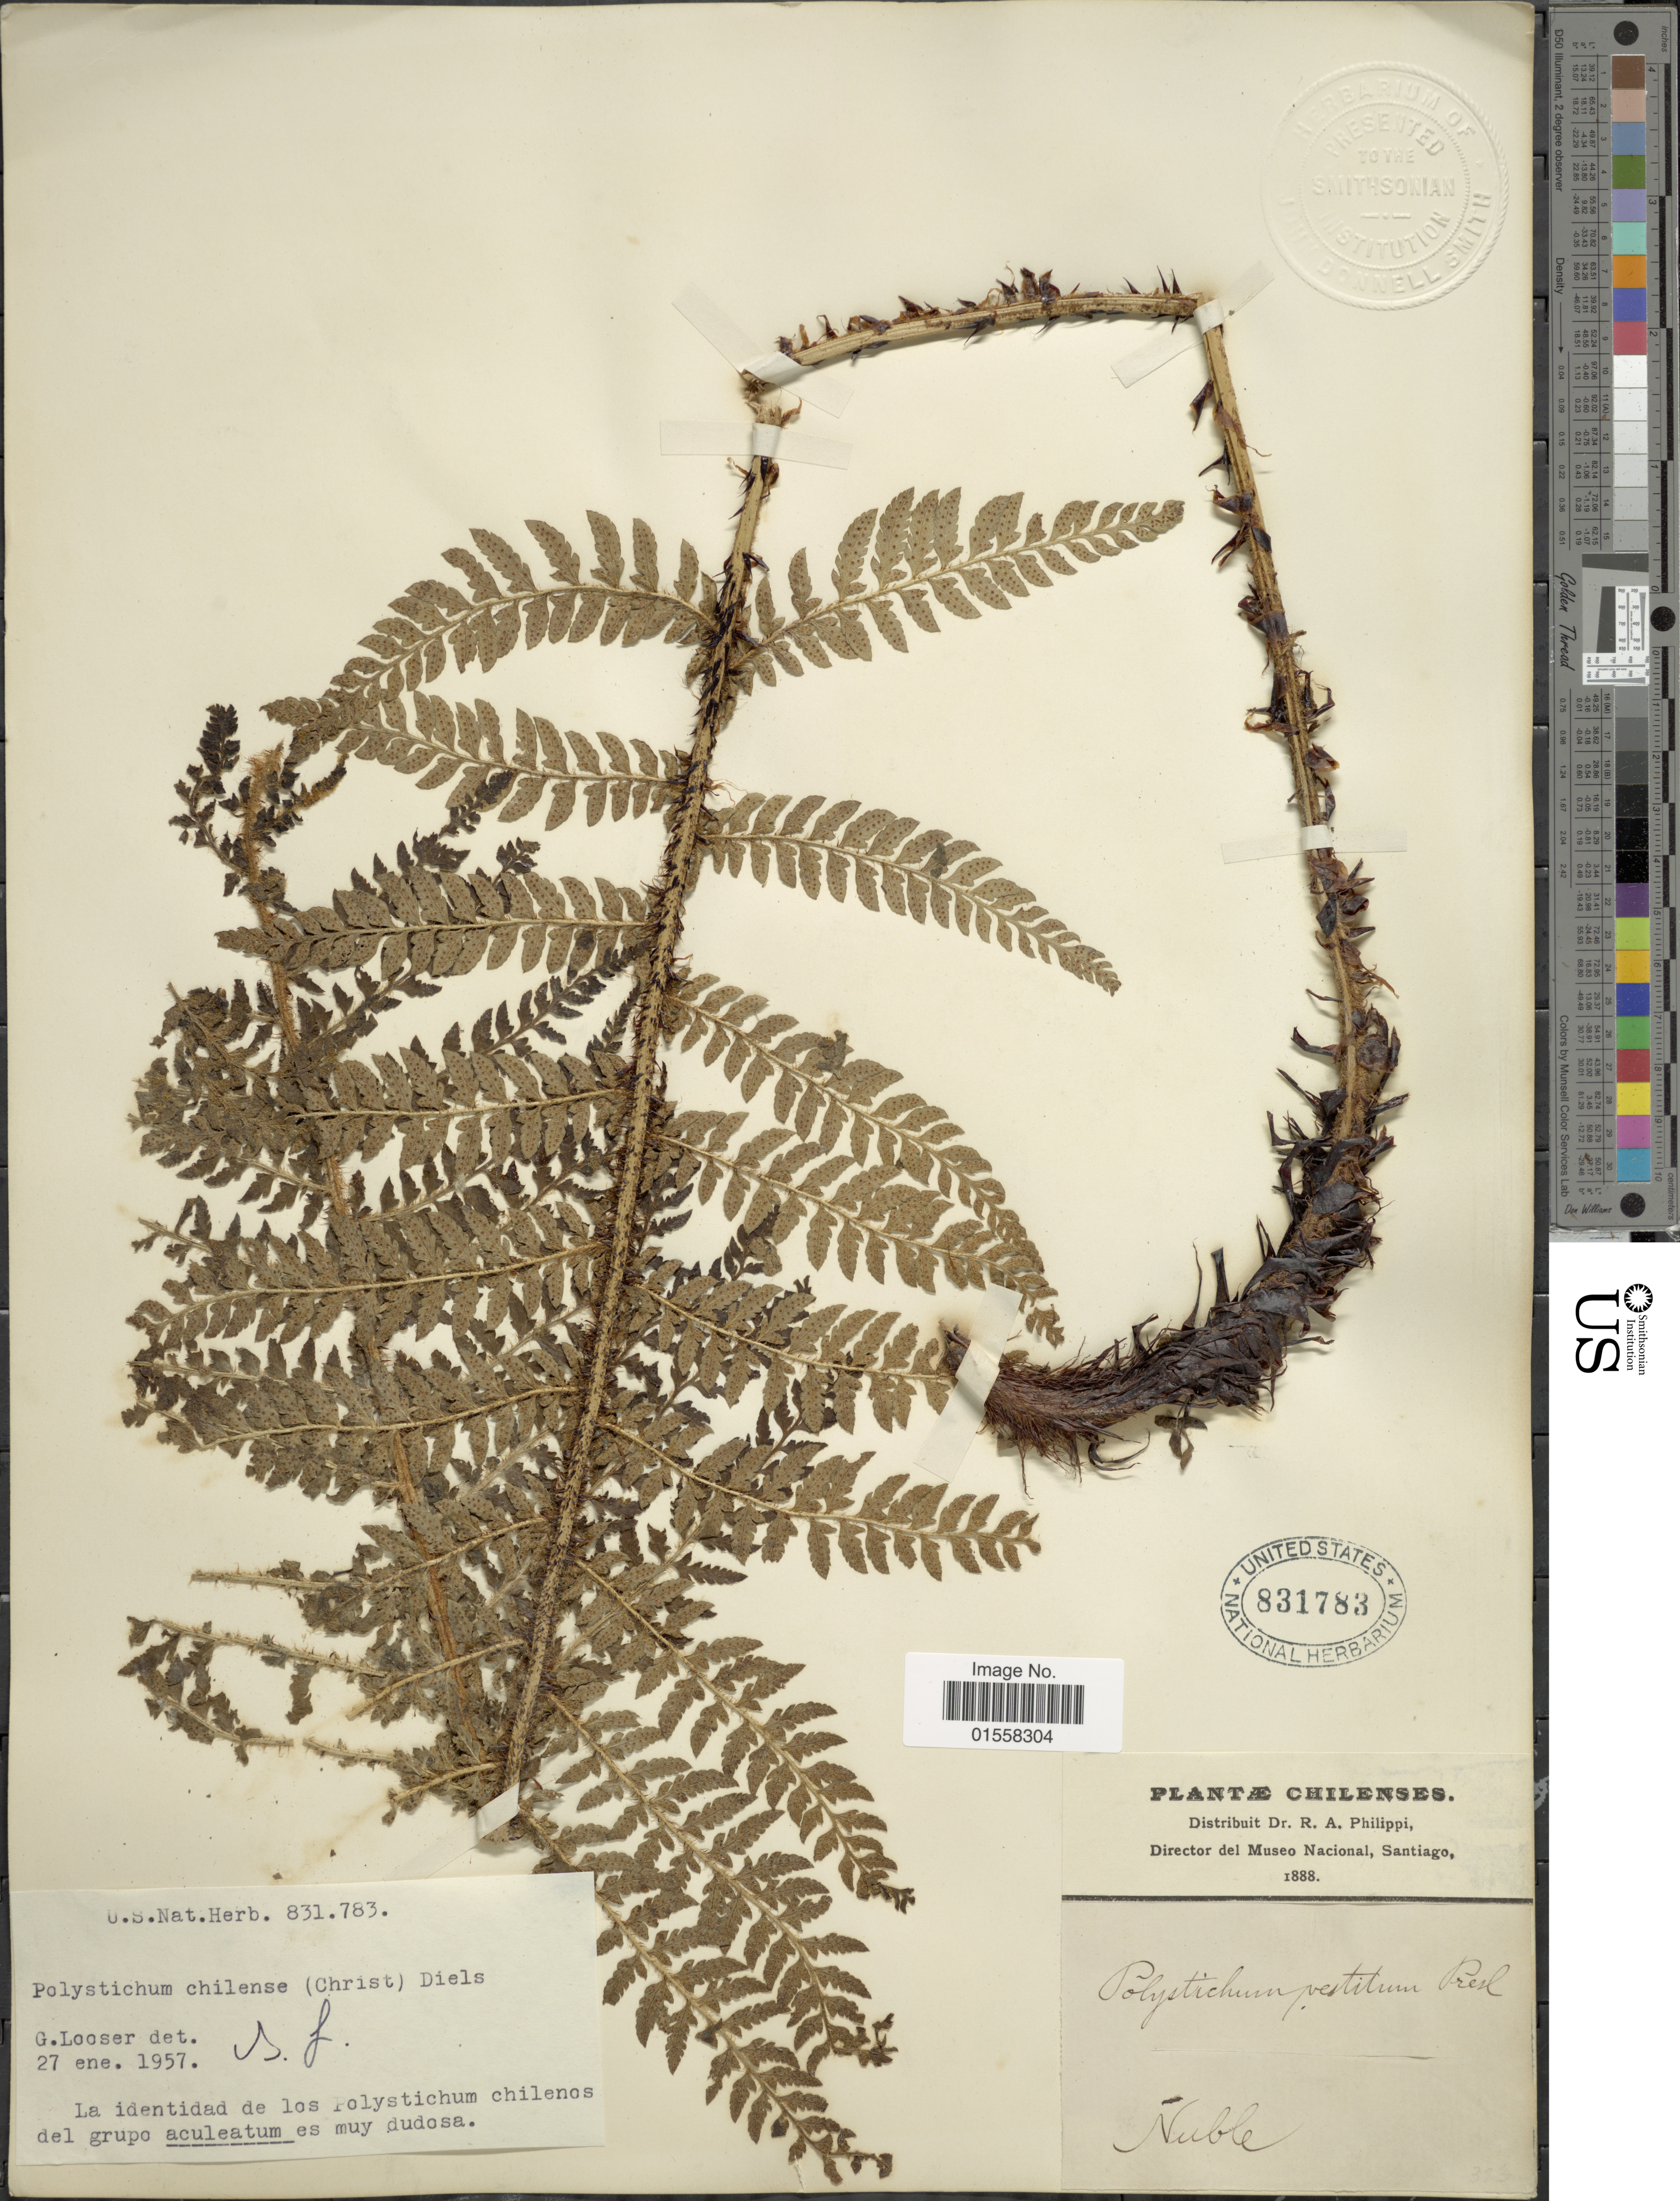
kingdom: Plantae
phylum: Tracheophyta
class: Polypodiopsida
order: Polypodiales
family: Dryopteridaceae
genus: Polystichum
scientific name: Polystichum chilense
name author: (Christ) Diels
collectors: U.S. National Herbarium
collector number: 831.783*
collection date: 1888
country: Chile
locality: Nuble.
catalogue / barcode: US 831783